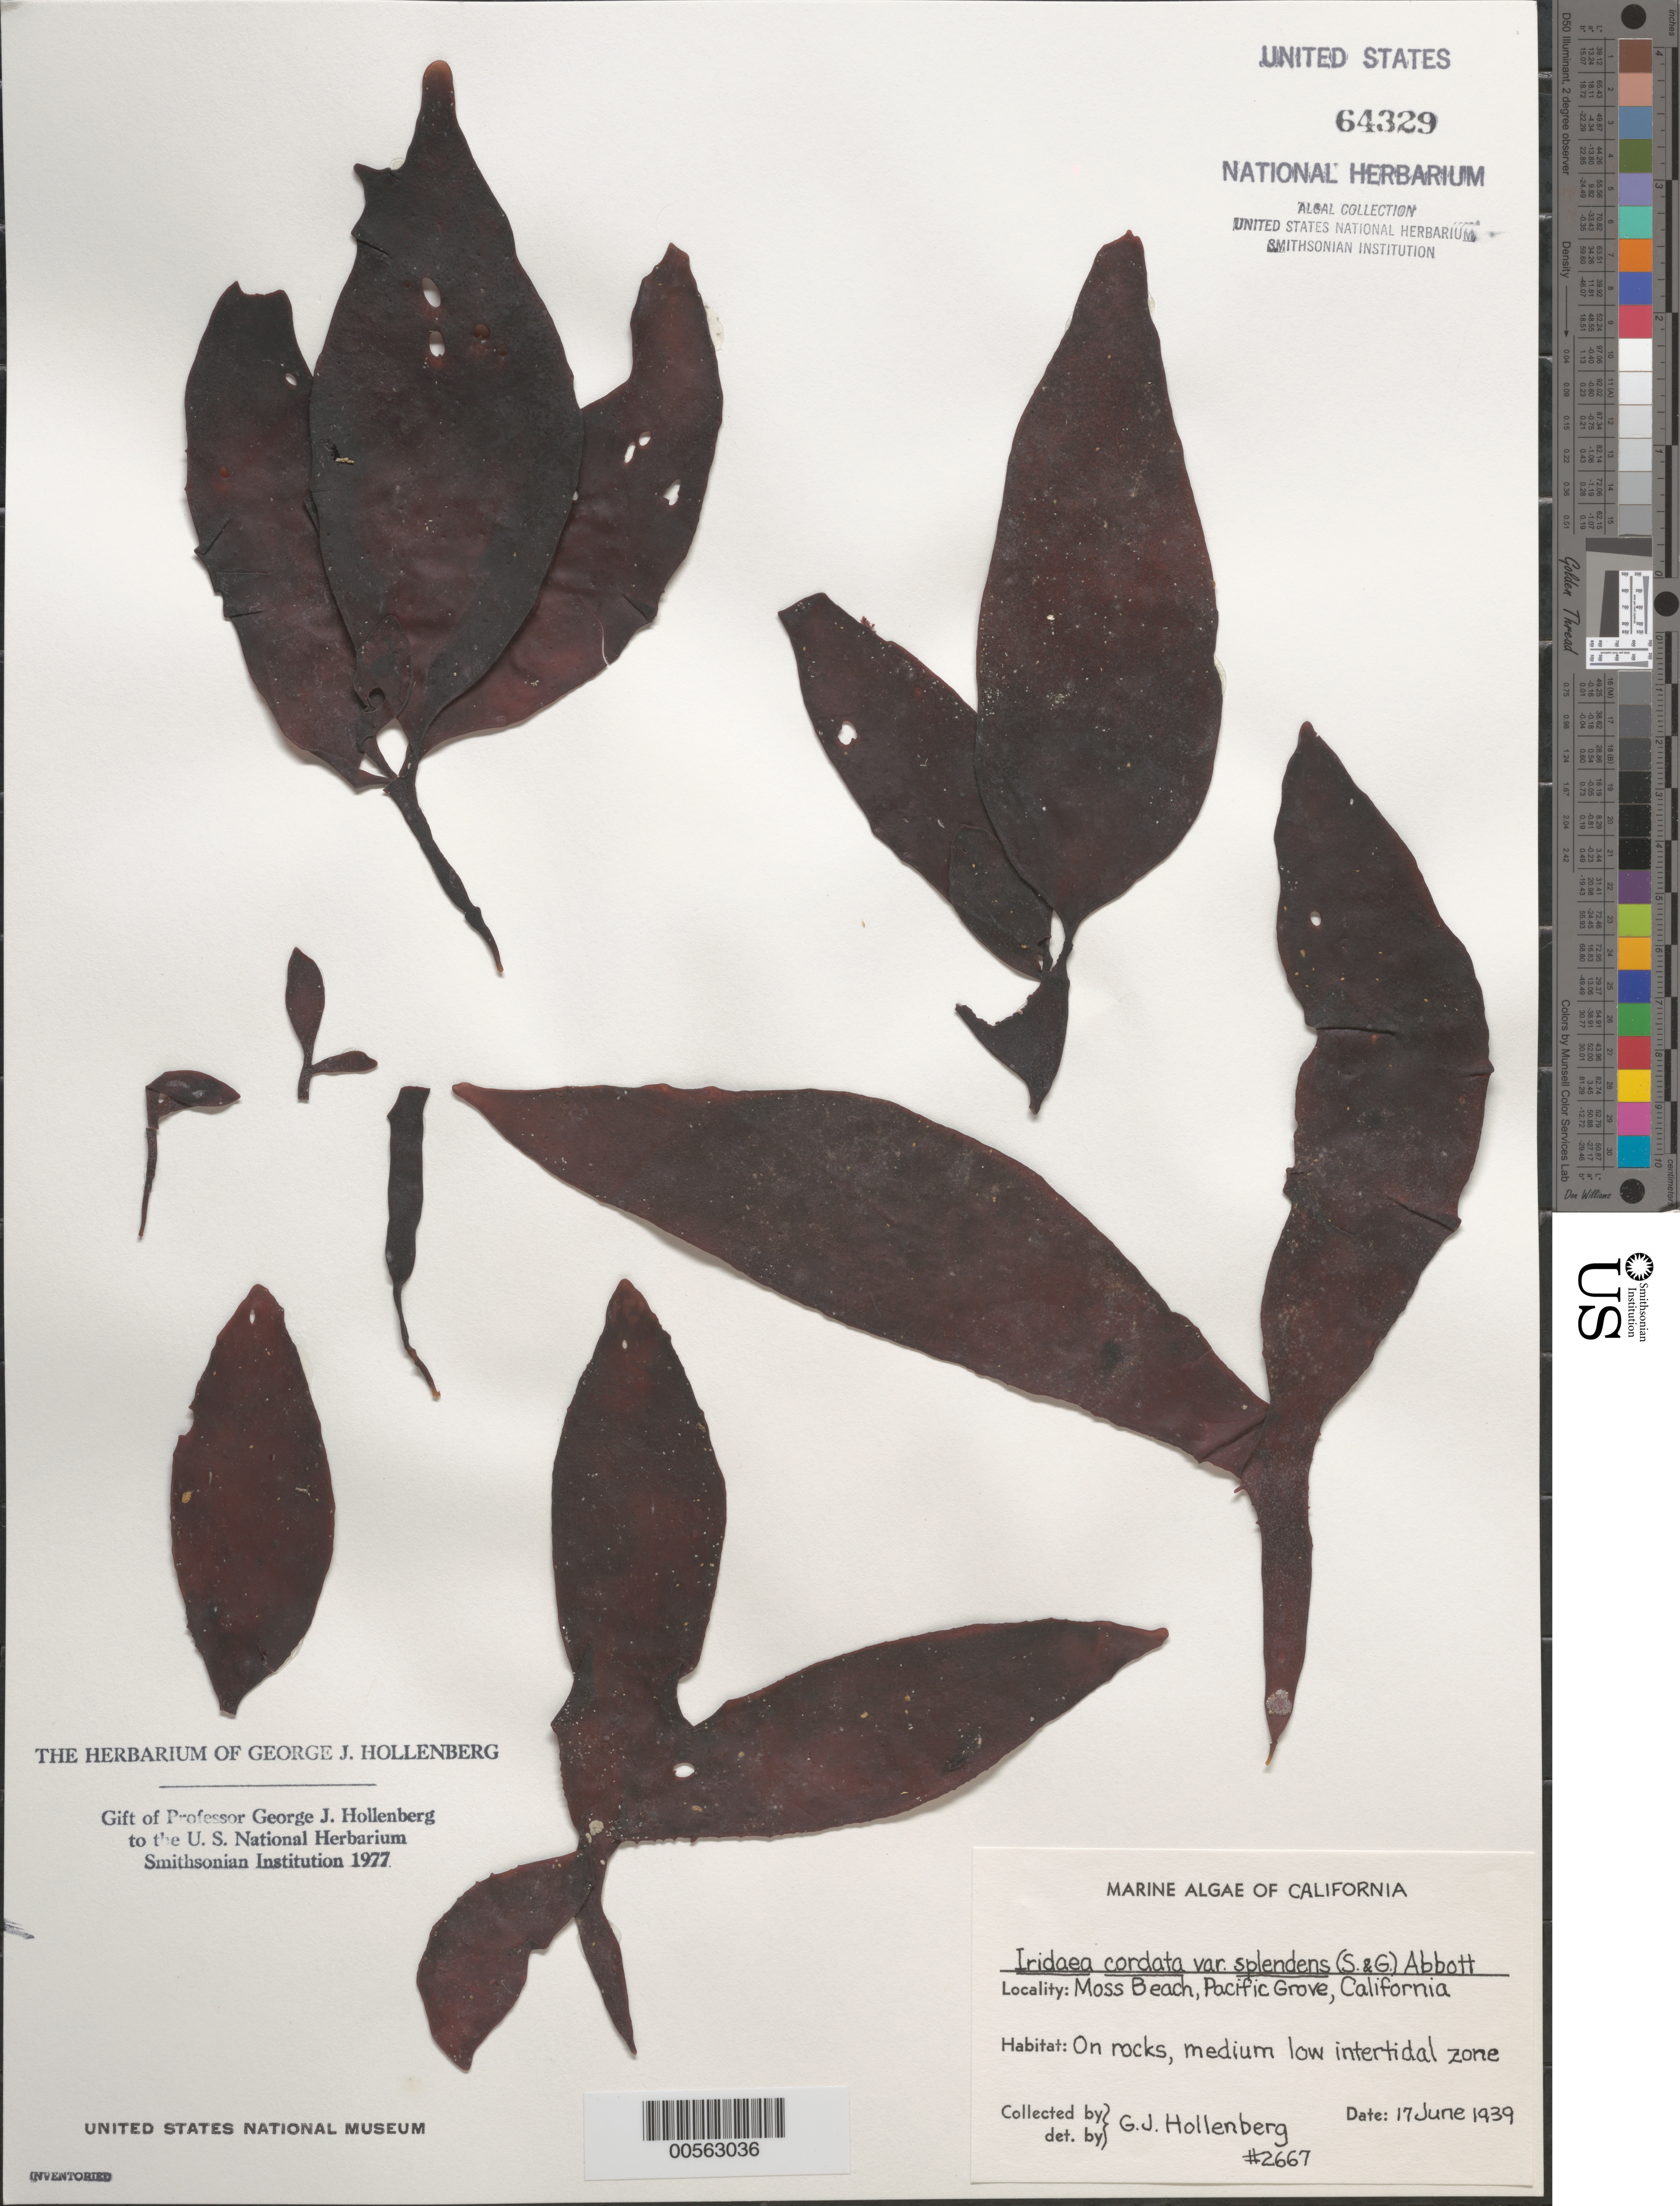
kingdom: Plantae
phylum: Rhodophyta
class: Florideophyceae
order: Gigartinales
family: Gigartinaceae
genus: Iridaea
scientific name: Iridaea cordata var. splendens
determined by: Hollenberg, George J.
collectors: G. Hollenberg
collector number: GJH 2667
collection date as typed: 17 Jun 1939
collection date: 1939-06-17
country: United States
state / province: California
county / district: Monterey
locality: Moss Beach, Pacific Grove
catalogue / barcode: US 64329